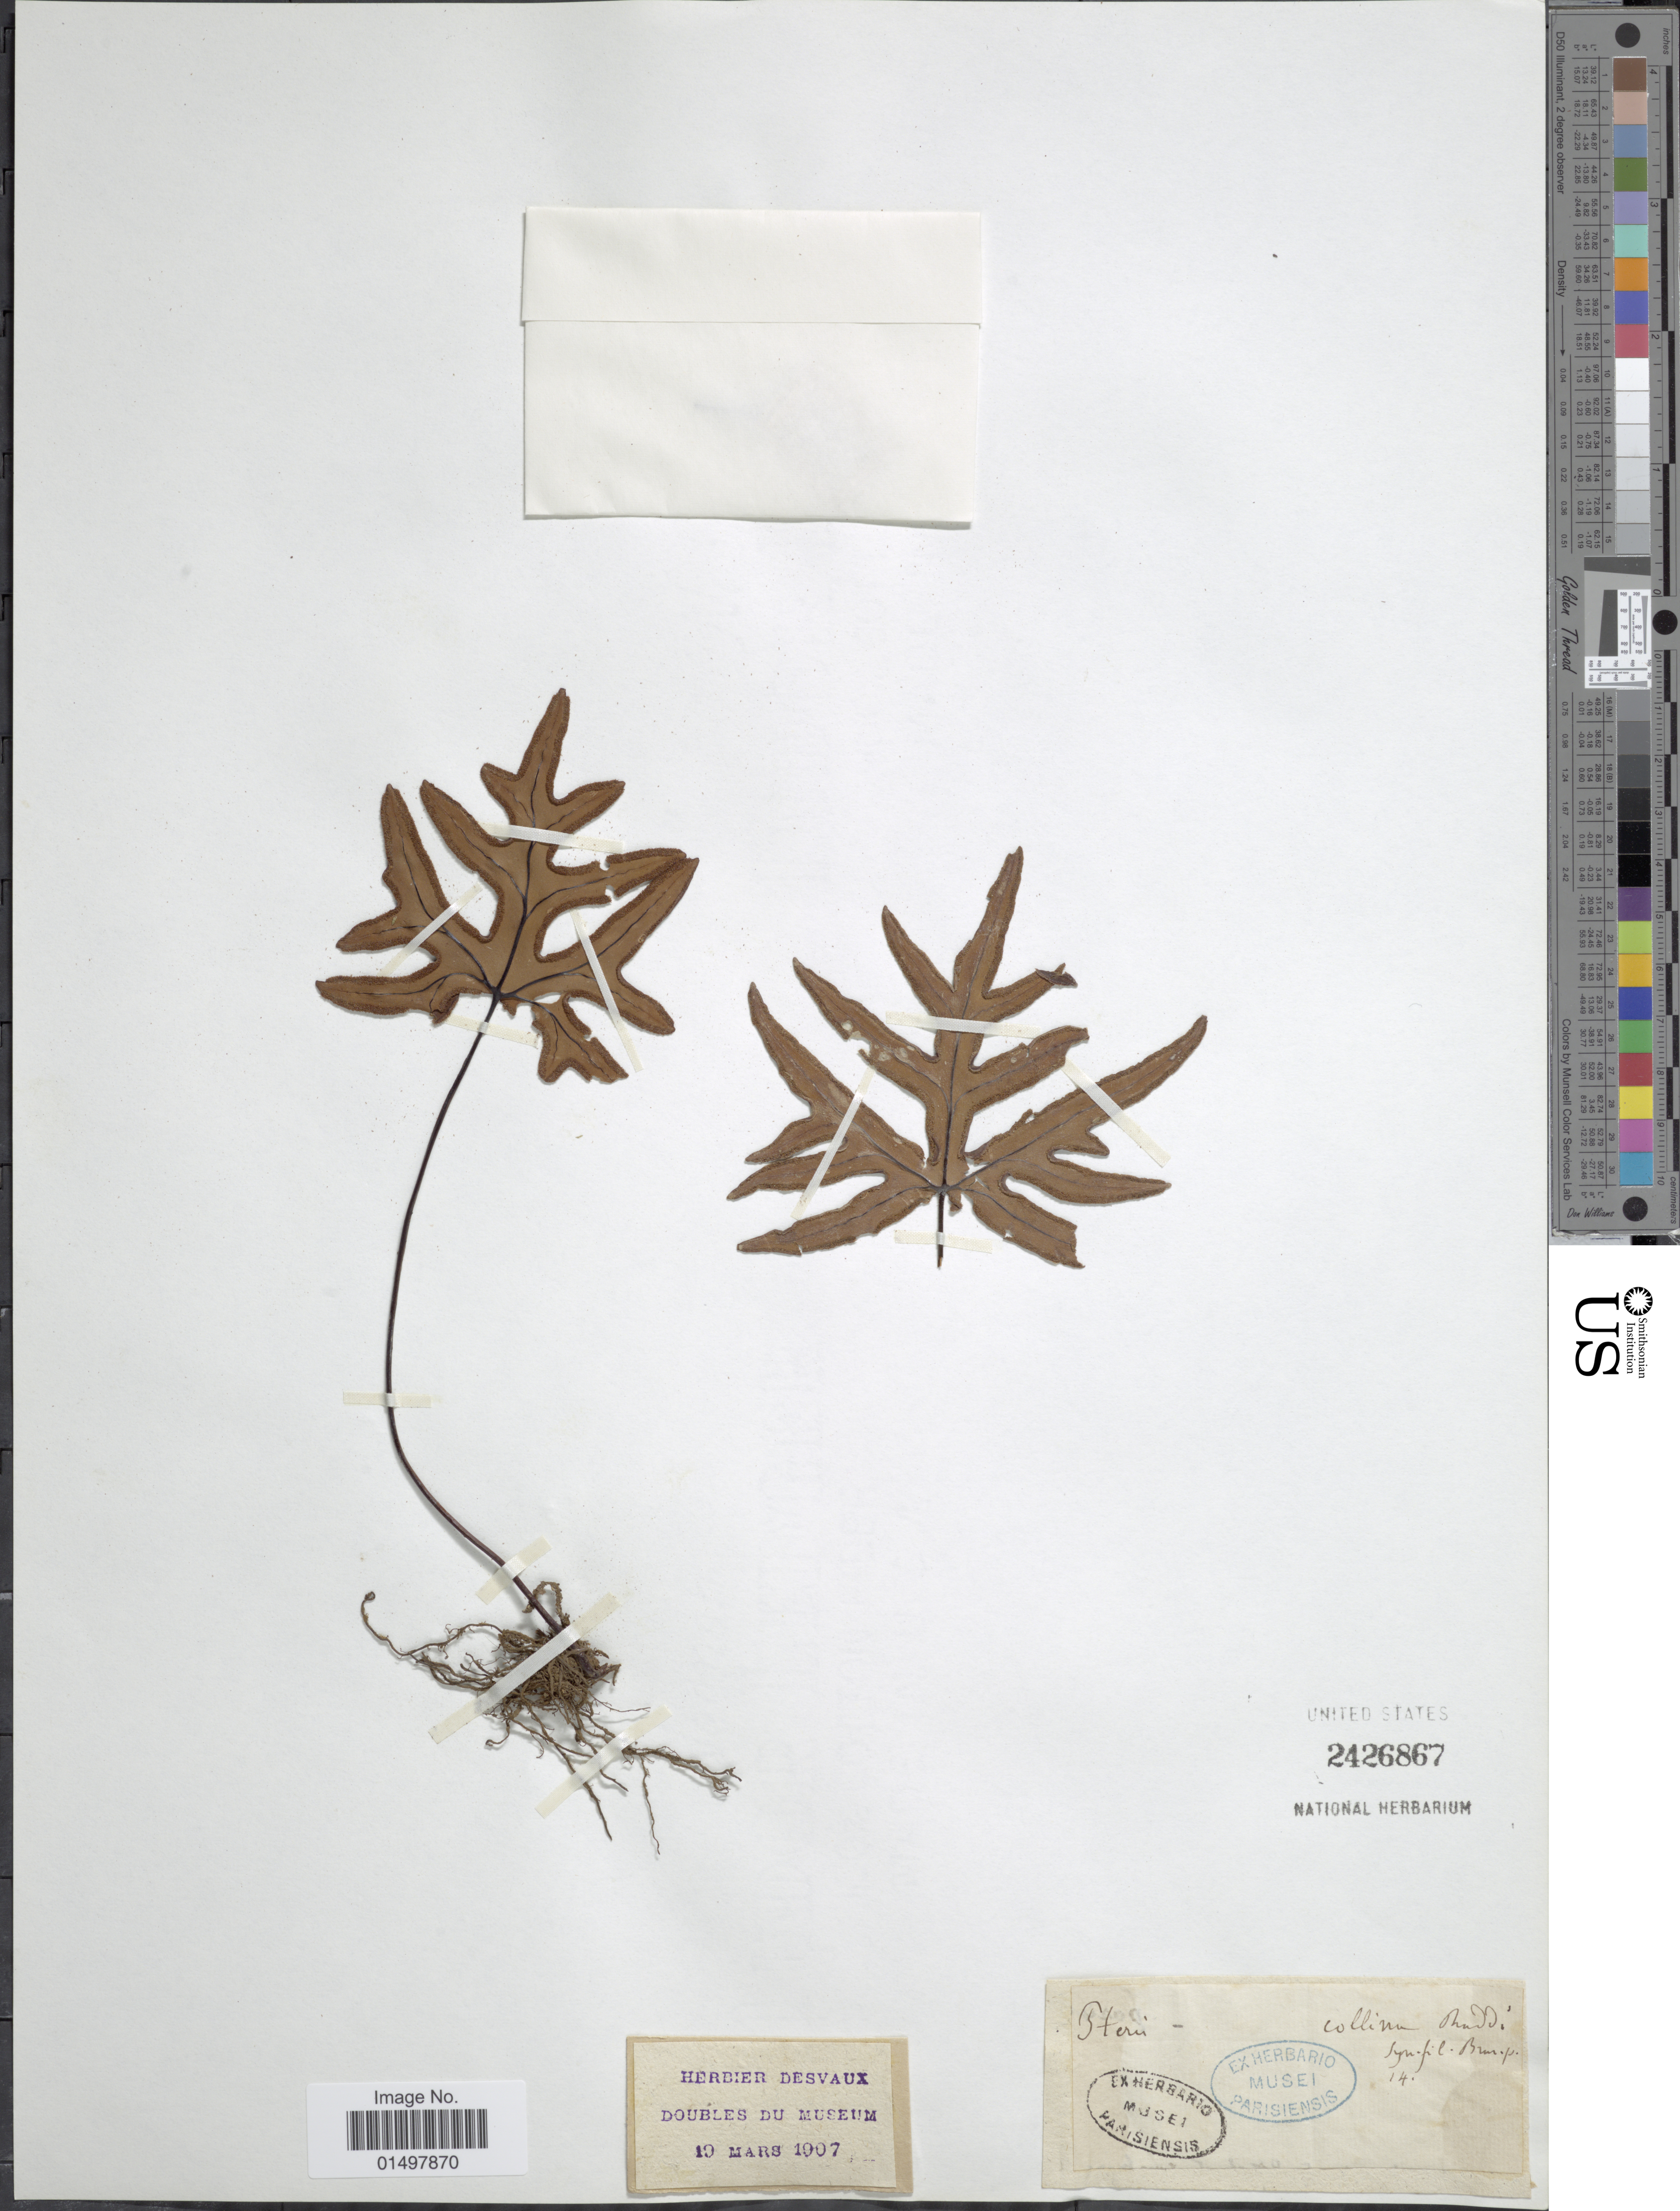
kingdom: Plantae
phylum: Tracheophyta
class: Polypodiopsida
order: Polypodiales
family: Pteridaceae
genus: Doryopteris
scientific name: Doryopteris collina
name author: (Raddi) J. Sm.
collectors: ex herb. Desvaux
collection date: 1907-03-19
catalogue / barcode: US 2426867